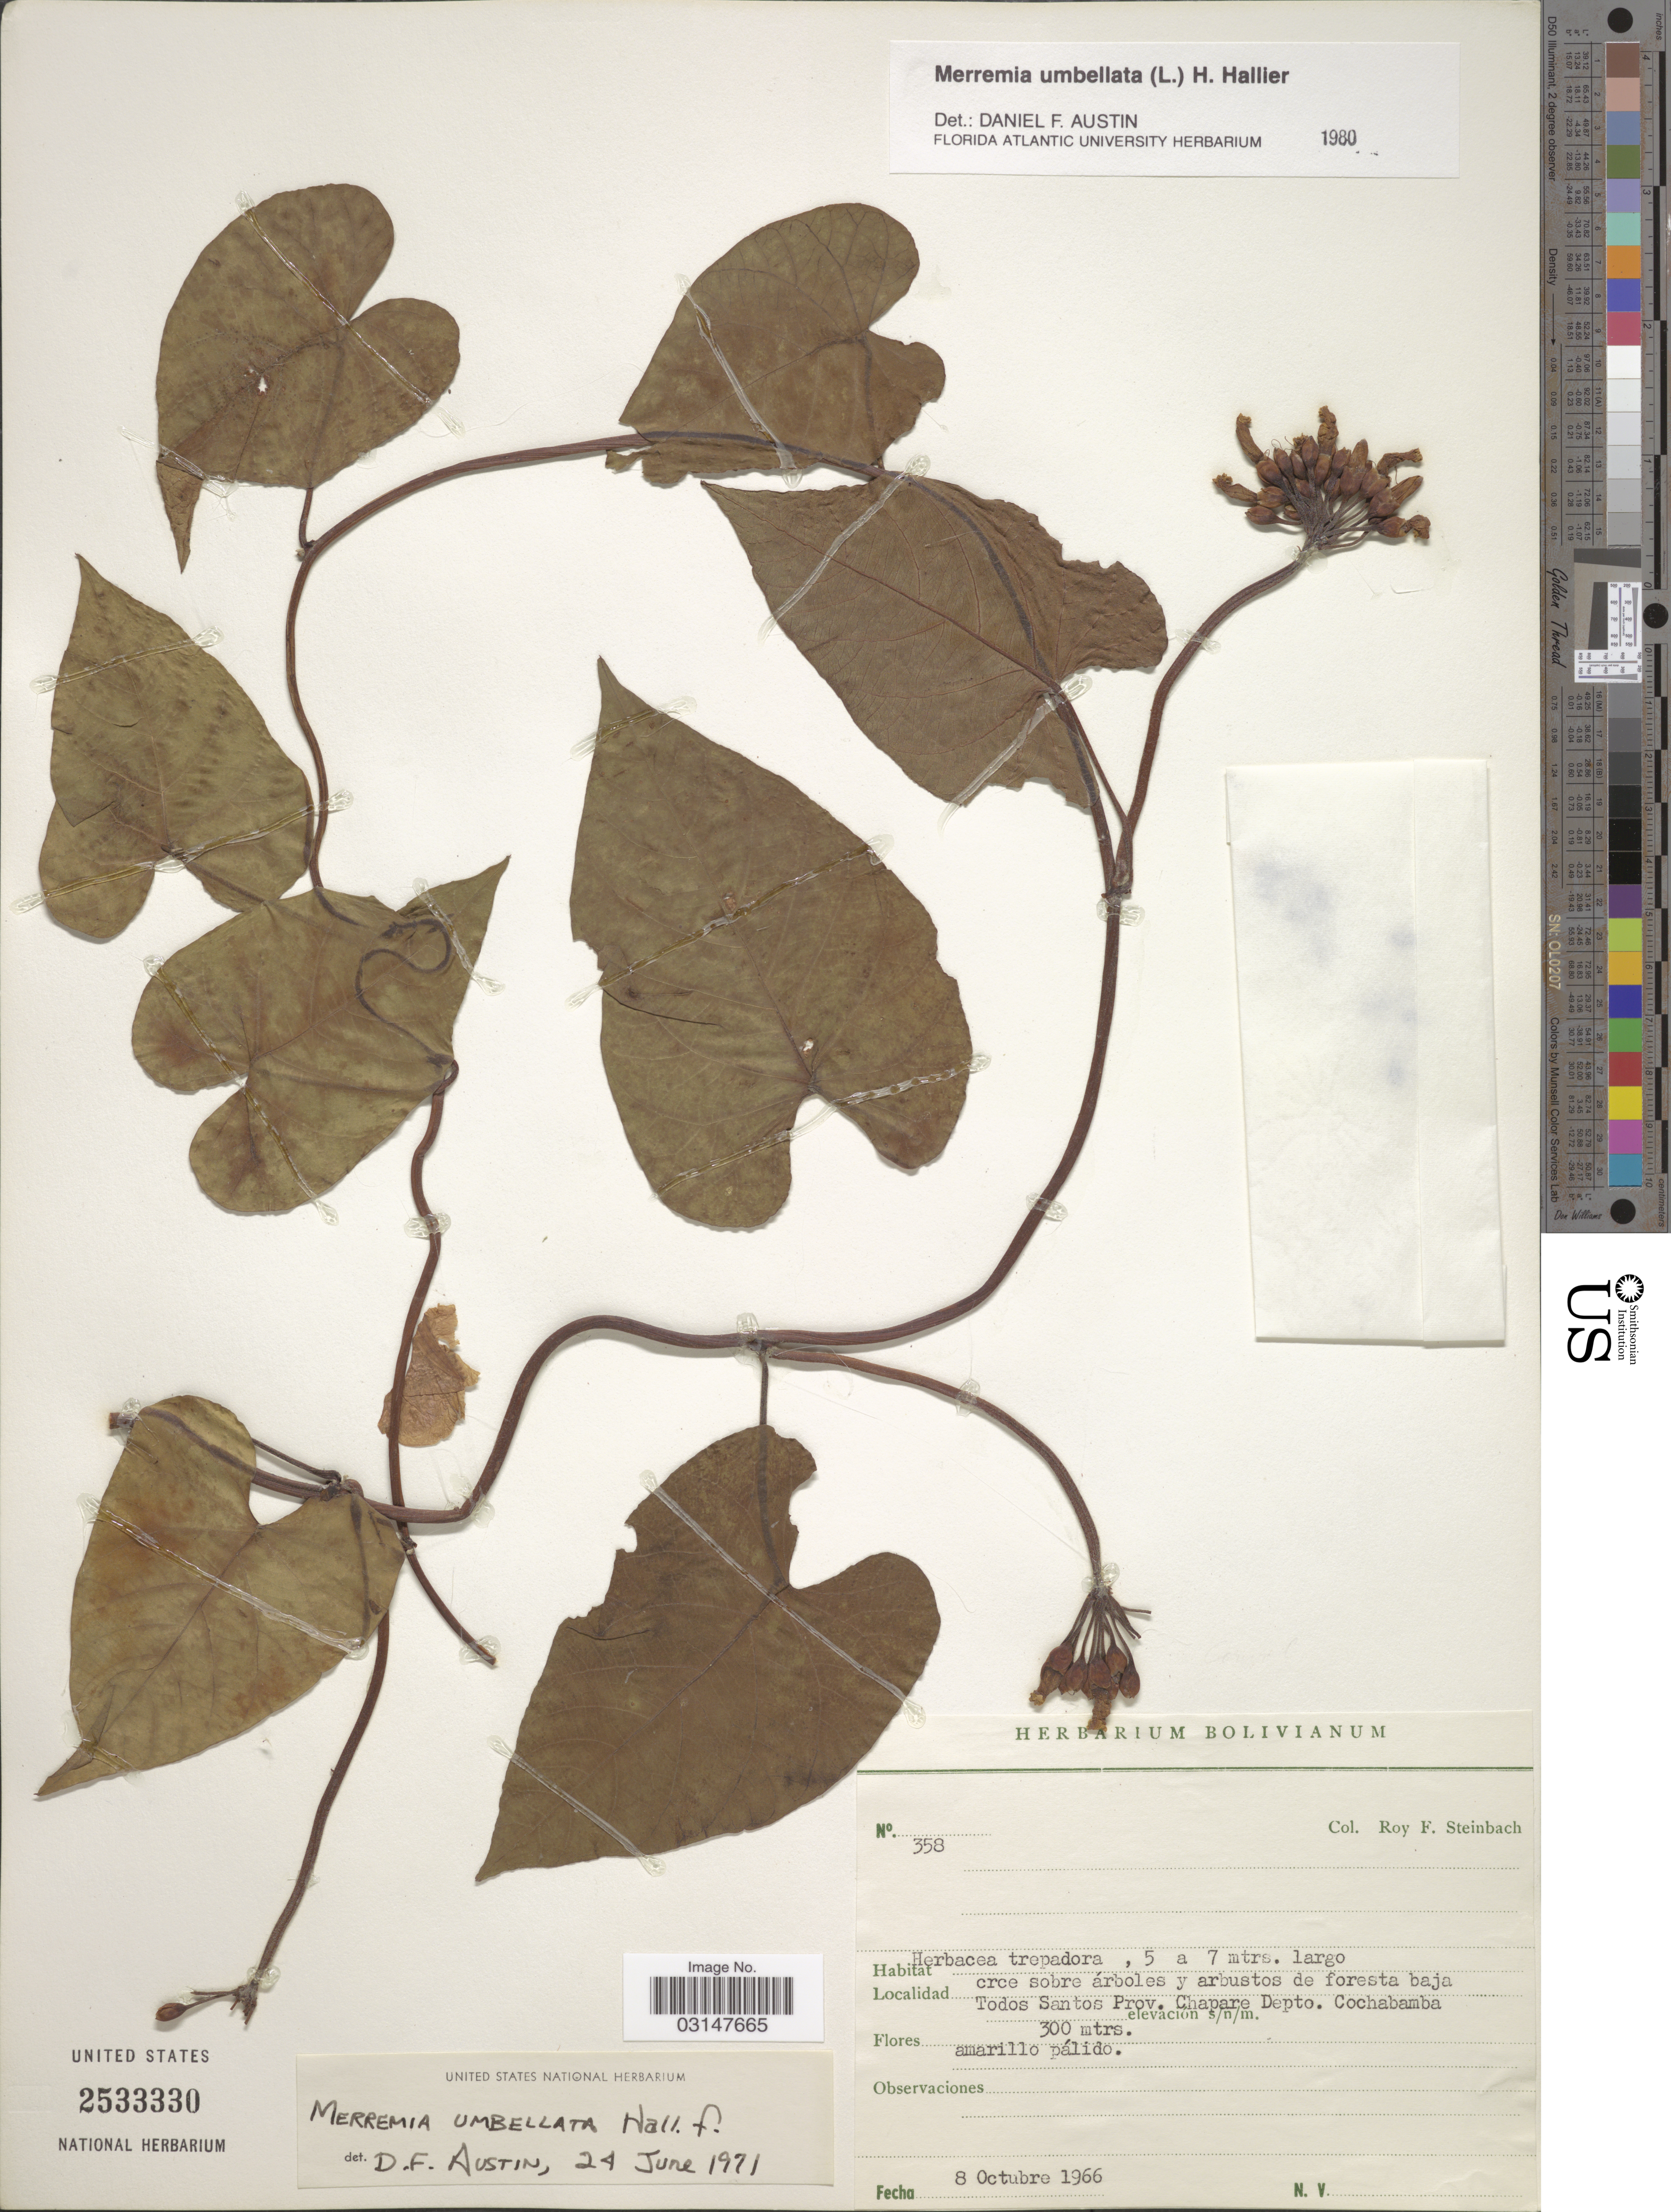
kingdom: Plantae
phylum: Tracheophyta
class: Magnoliopsida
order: Solanales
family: Convolvulaceae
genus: Camonea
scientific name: Camonea umbellata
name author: (L.) A. R. Simões & Staples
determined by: Strong, Mark T., (BOT), Smithsonian Institution - National Museum of Natural History (UNITED STATES)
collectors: R. F. Steinbach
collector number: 358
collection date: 1966-10-08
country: Bolivia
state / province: Cochabamba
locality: Todos Santos Prov. Chapare Depto. Cochabamba.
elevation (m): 300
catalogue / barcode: US 2533330